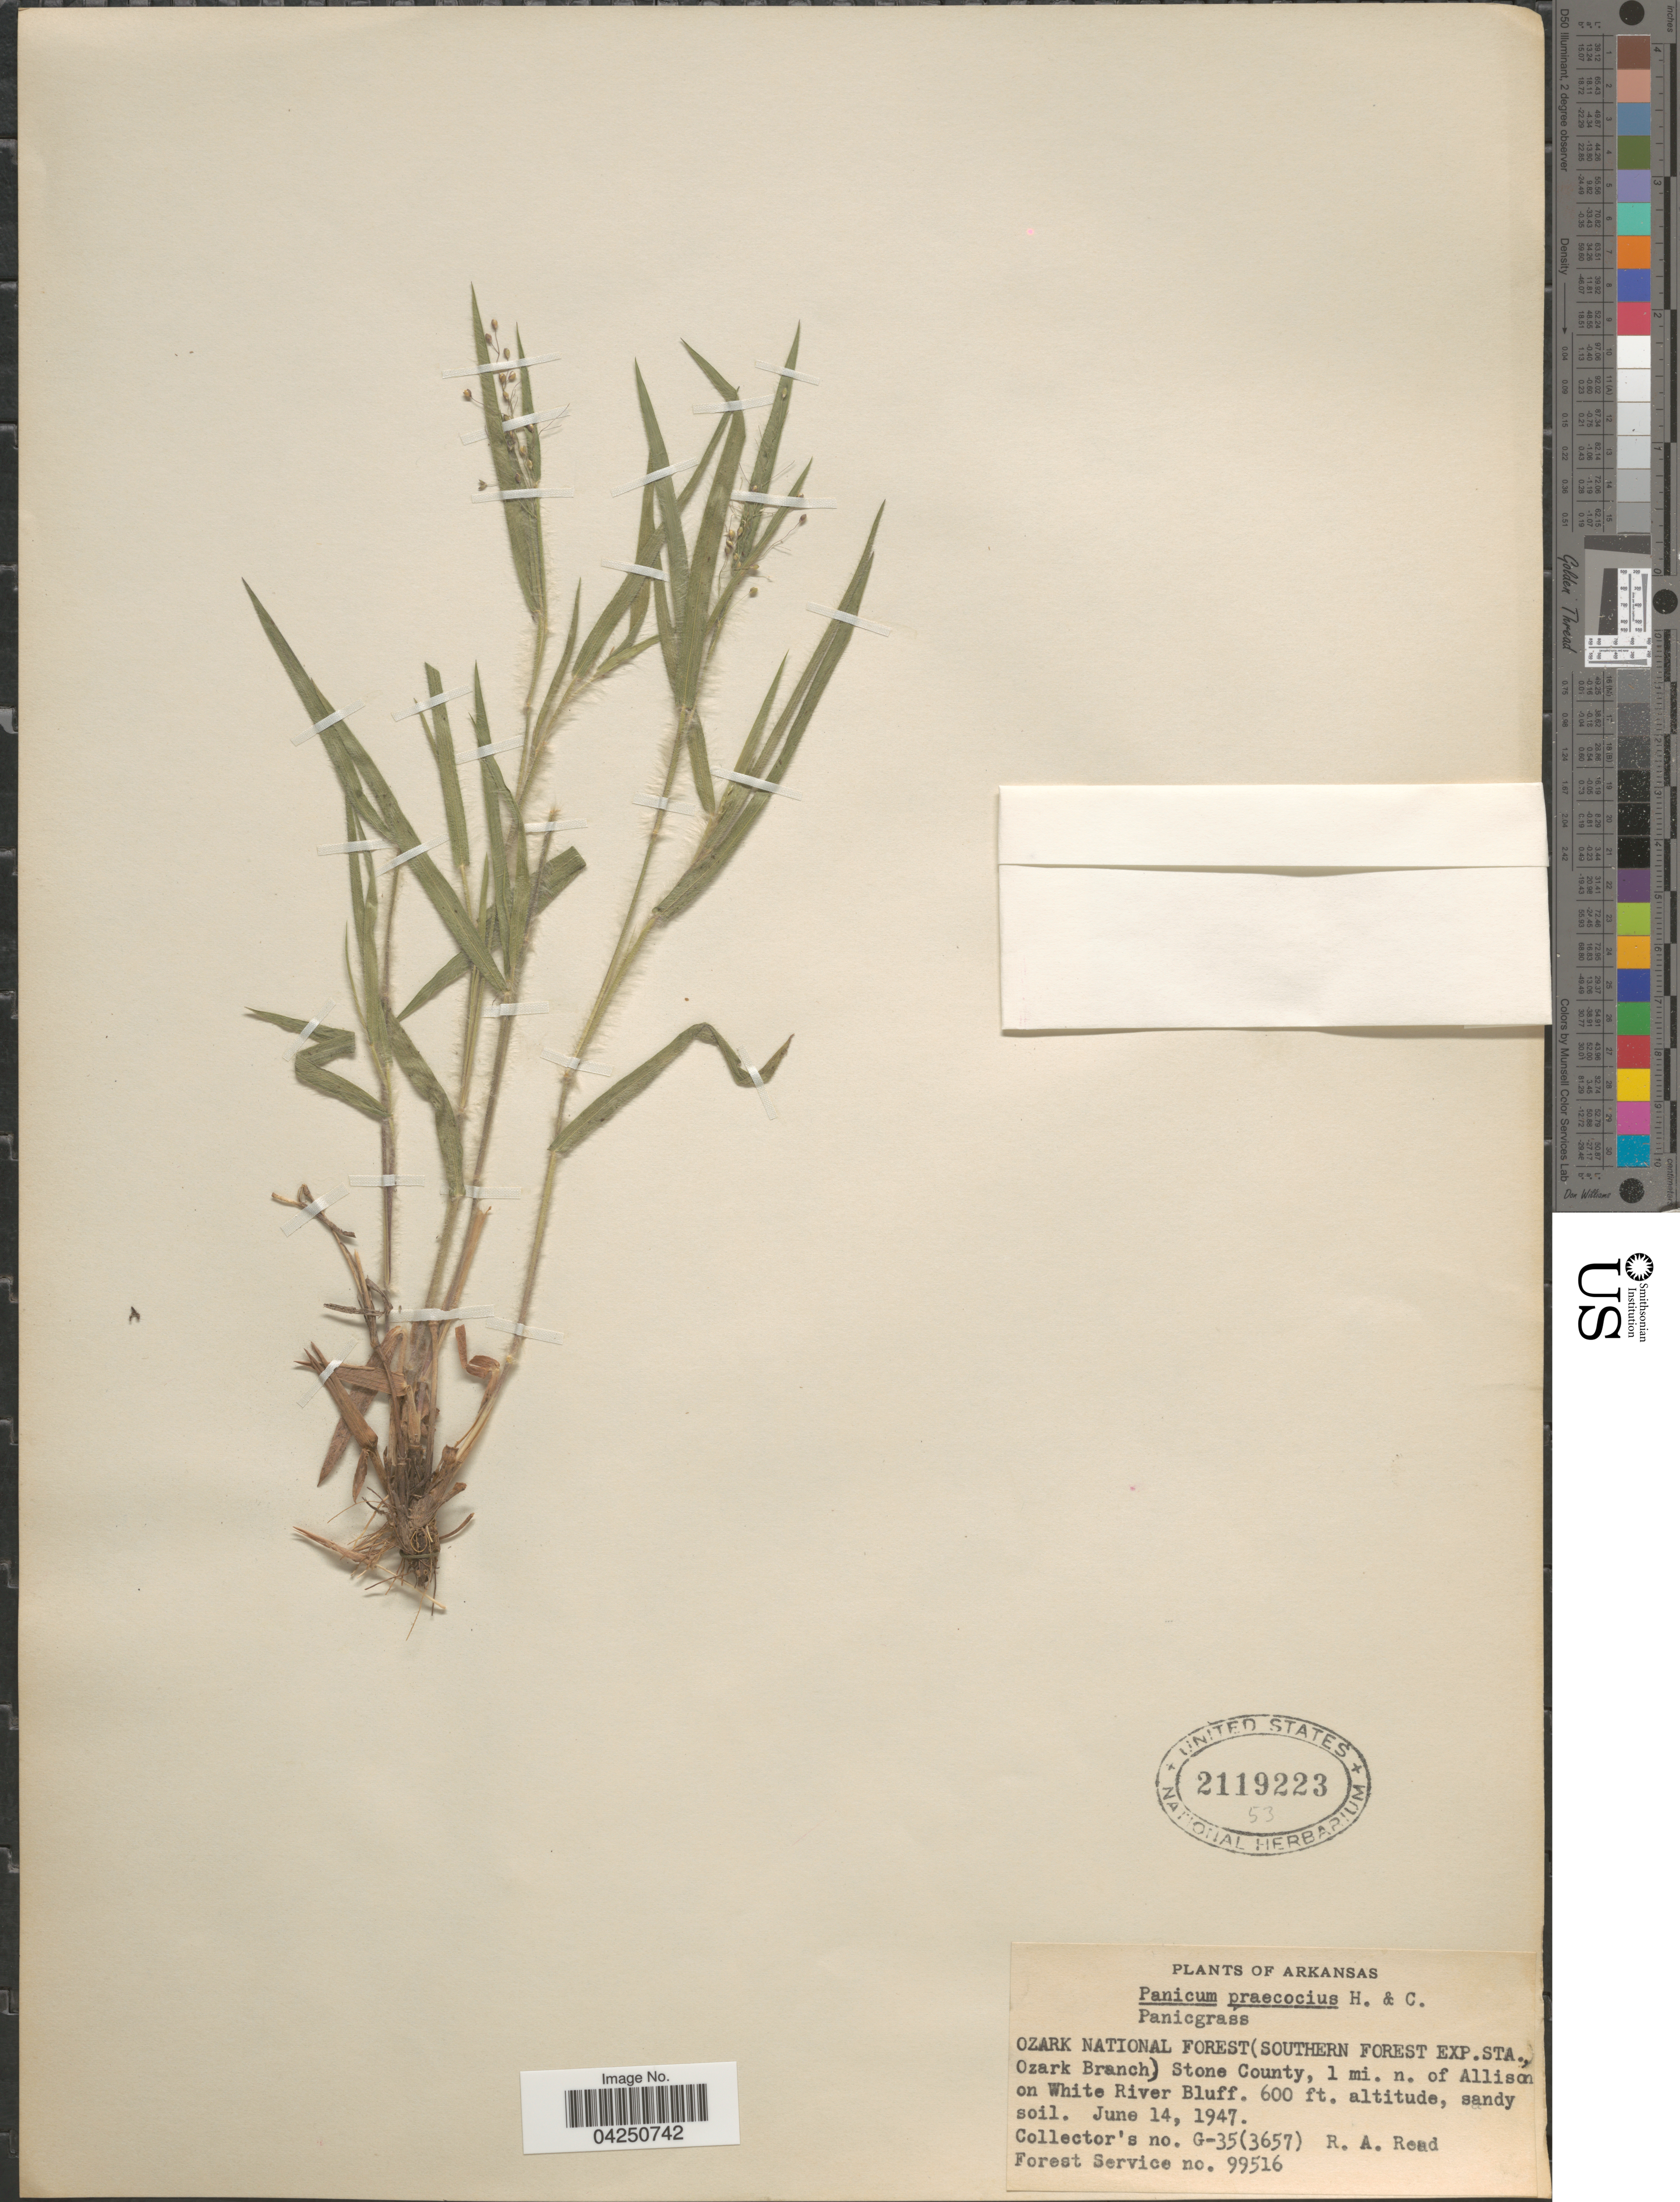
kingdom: Plantae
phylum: Tracheophyta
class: Liliopsida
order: Poales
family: Poaceae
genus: Dichanthelium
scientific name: Dichanthelium acuminatum var. acuminatum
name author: (Sw.) Gould & C.A. Clark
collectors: R. A. Read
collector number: G-35(3657)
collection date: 1947-06-14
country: United States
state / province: Arkansas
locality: Ozark National Forest (Southern Forest Exp. Sta., Ozark Branch.) Stone County, 1 mi. n. of Allison on White River Bluff.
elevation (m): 183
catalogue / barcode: US 2119223